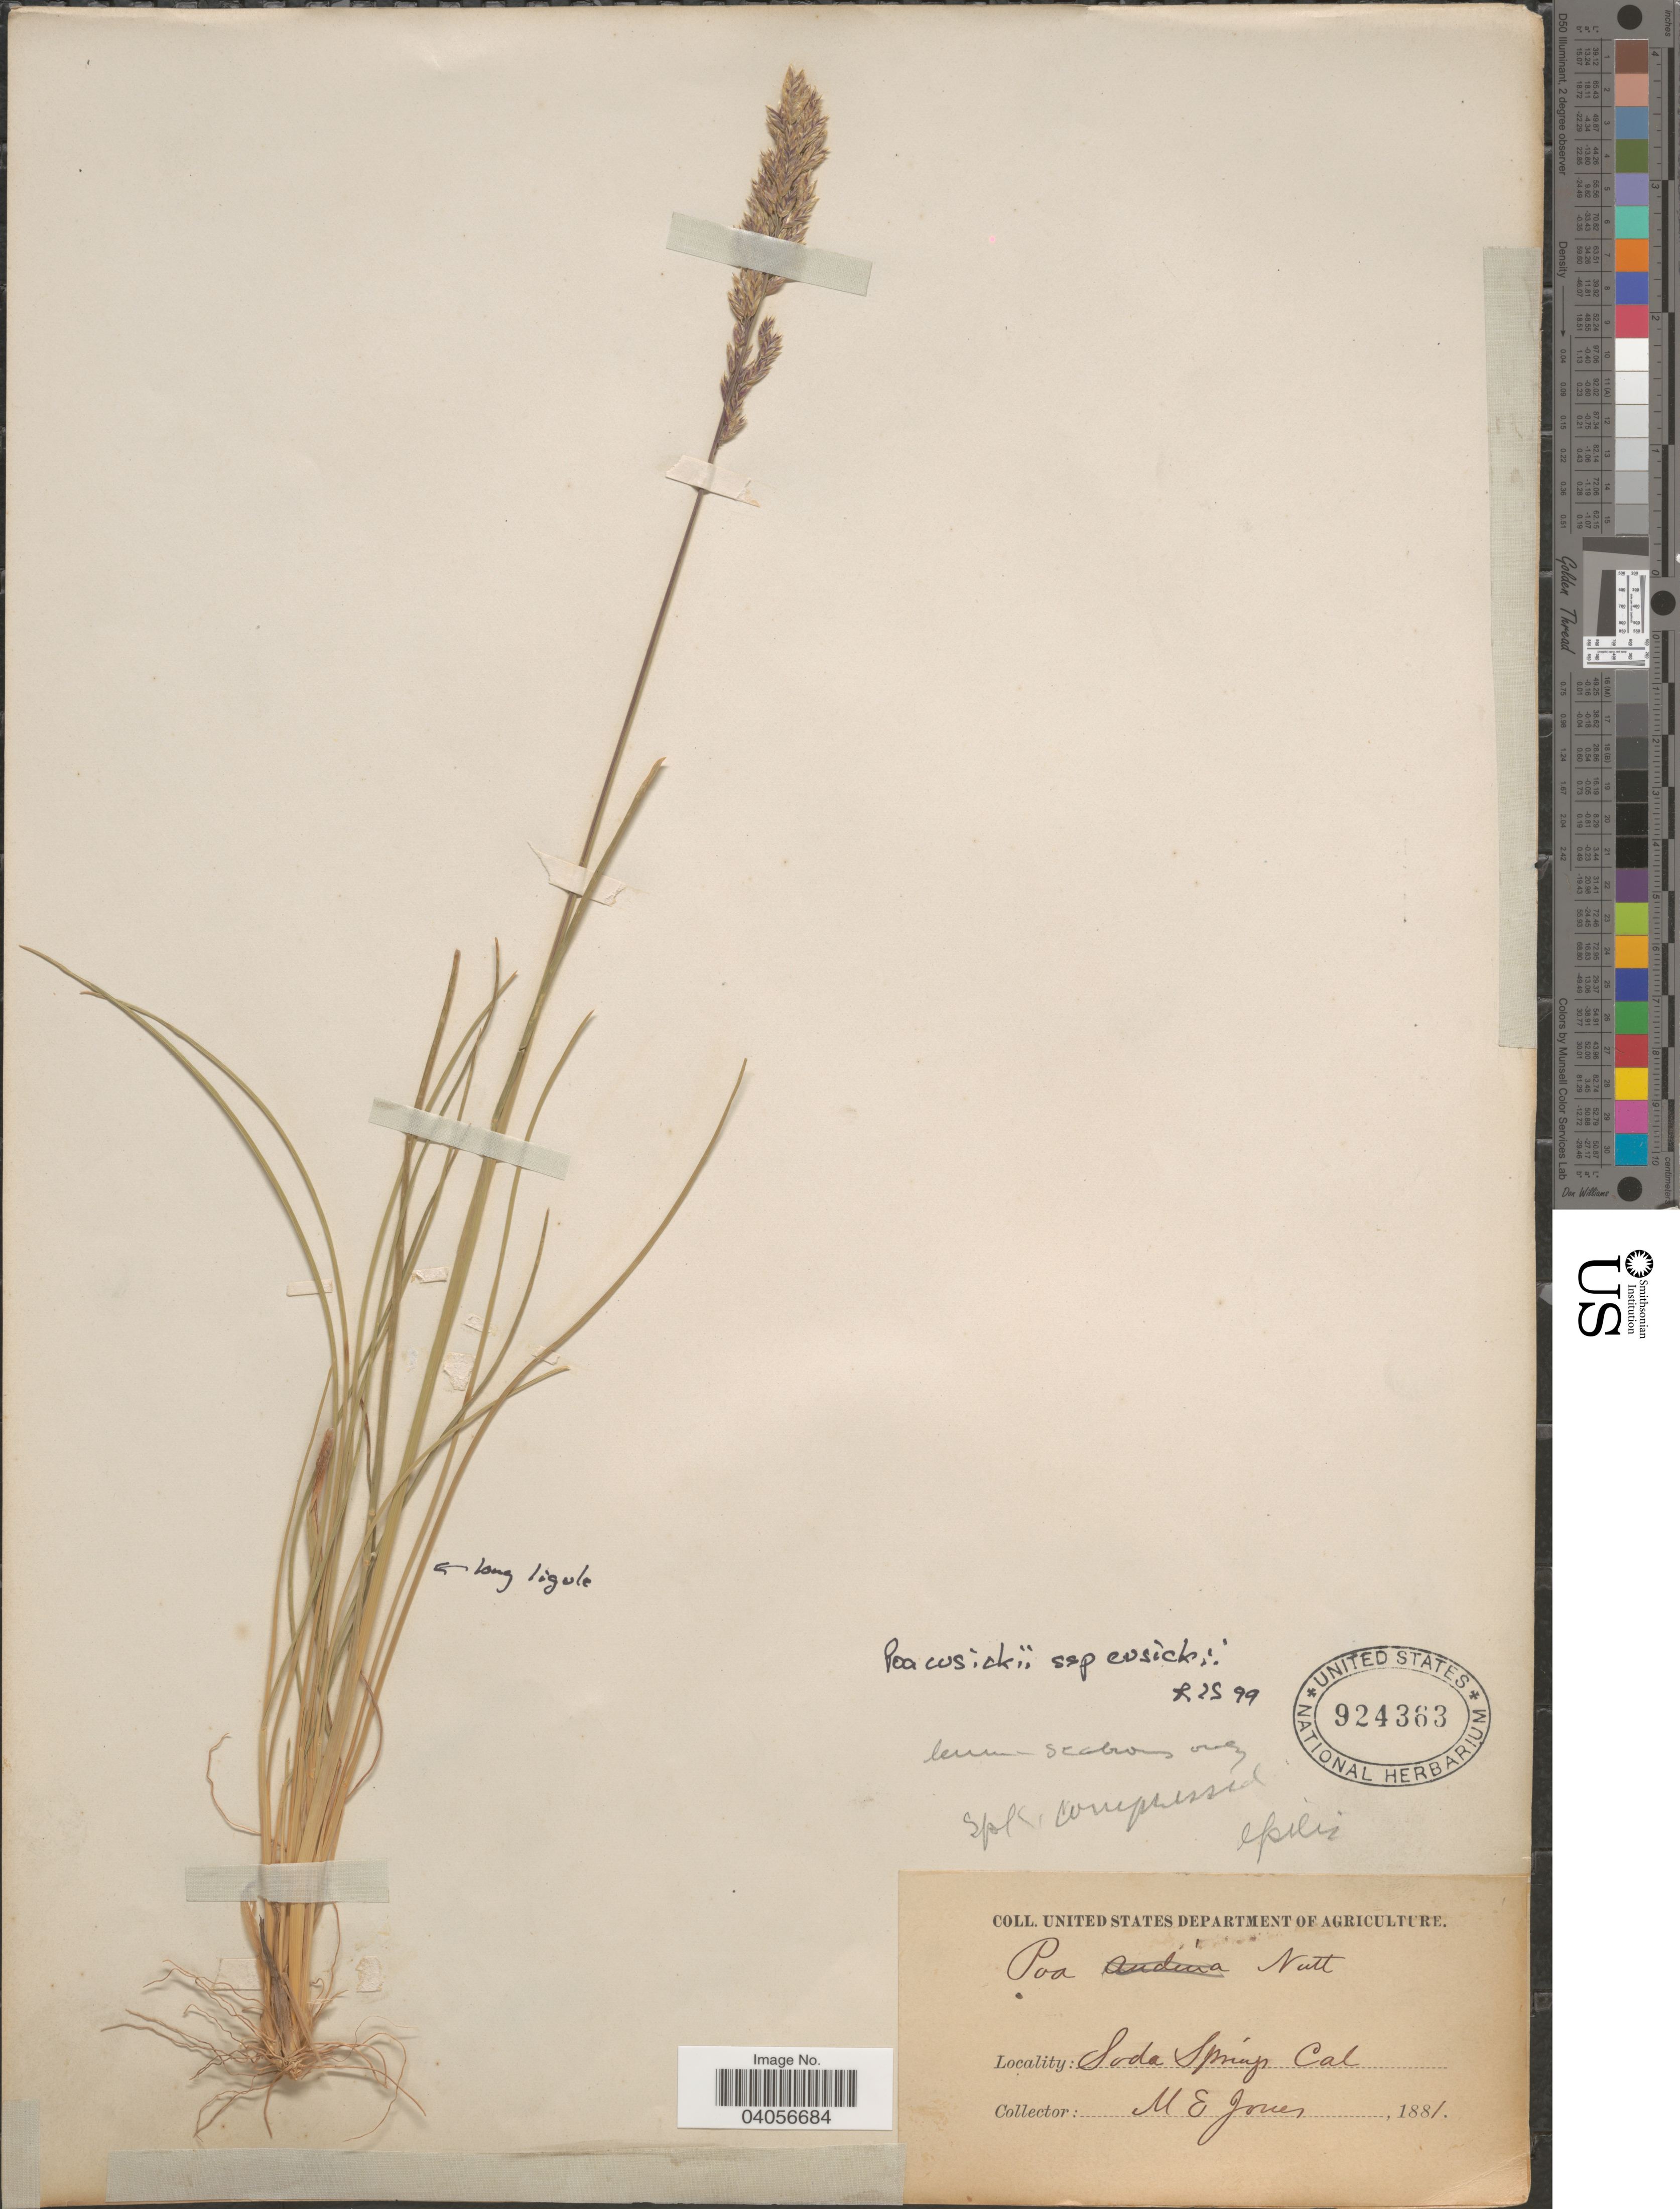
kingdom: Plantae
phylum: Tracheophyta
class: Liliopsida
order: Poales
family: Poaceae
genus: Poa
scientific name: Poa cusickii subsp. cusickii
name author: Vasey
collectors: M. E. Jones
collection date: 1881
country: United States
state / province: California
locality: Soda Springs.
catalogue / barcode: US 924363